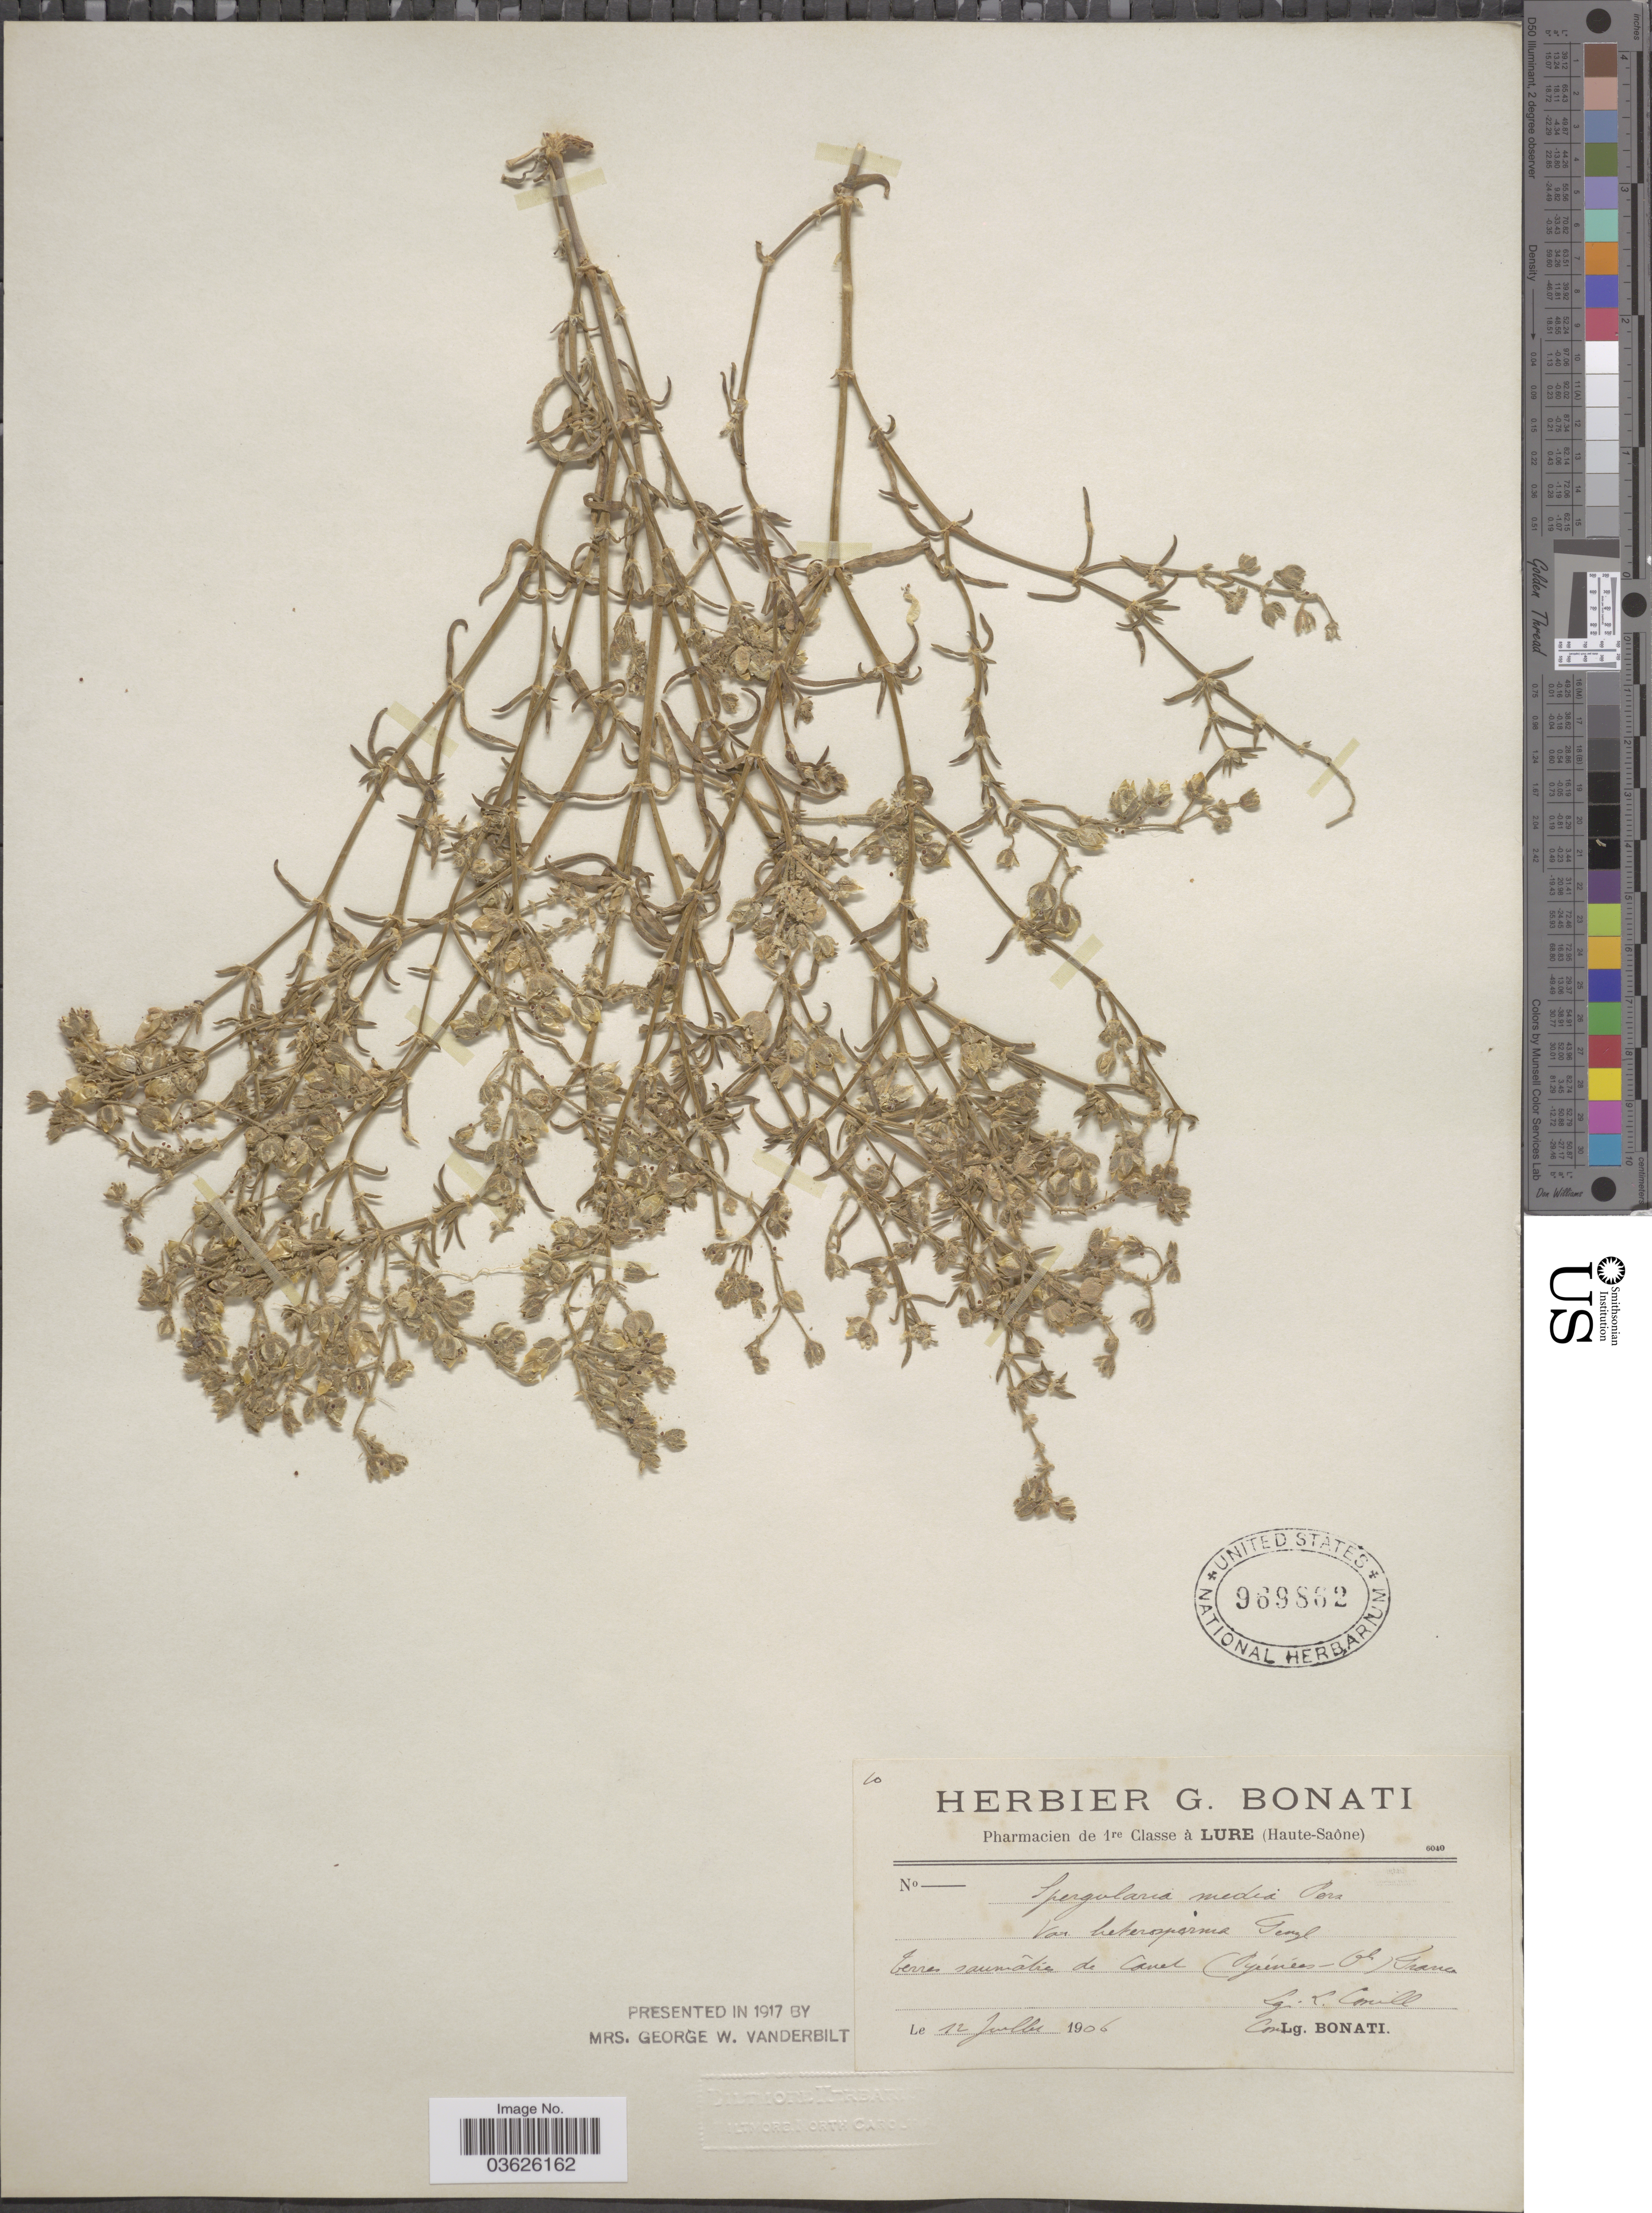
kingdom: Plantae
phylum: Tracheophyta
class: Magnoliopsida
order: Caryophyllales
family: Caryophyllaceae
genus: Tissa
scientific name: Tissa media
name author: Reiche & Johow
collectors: Conill, L.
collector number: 10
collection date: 1906-07-12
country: France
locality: Terres saumabien [interpreted] de Canel (Pyrénéas-Ol).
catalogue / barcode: US 969862